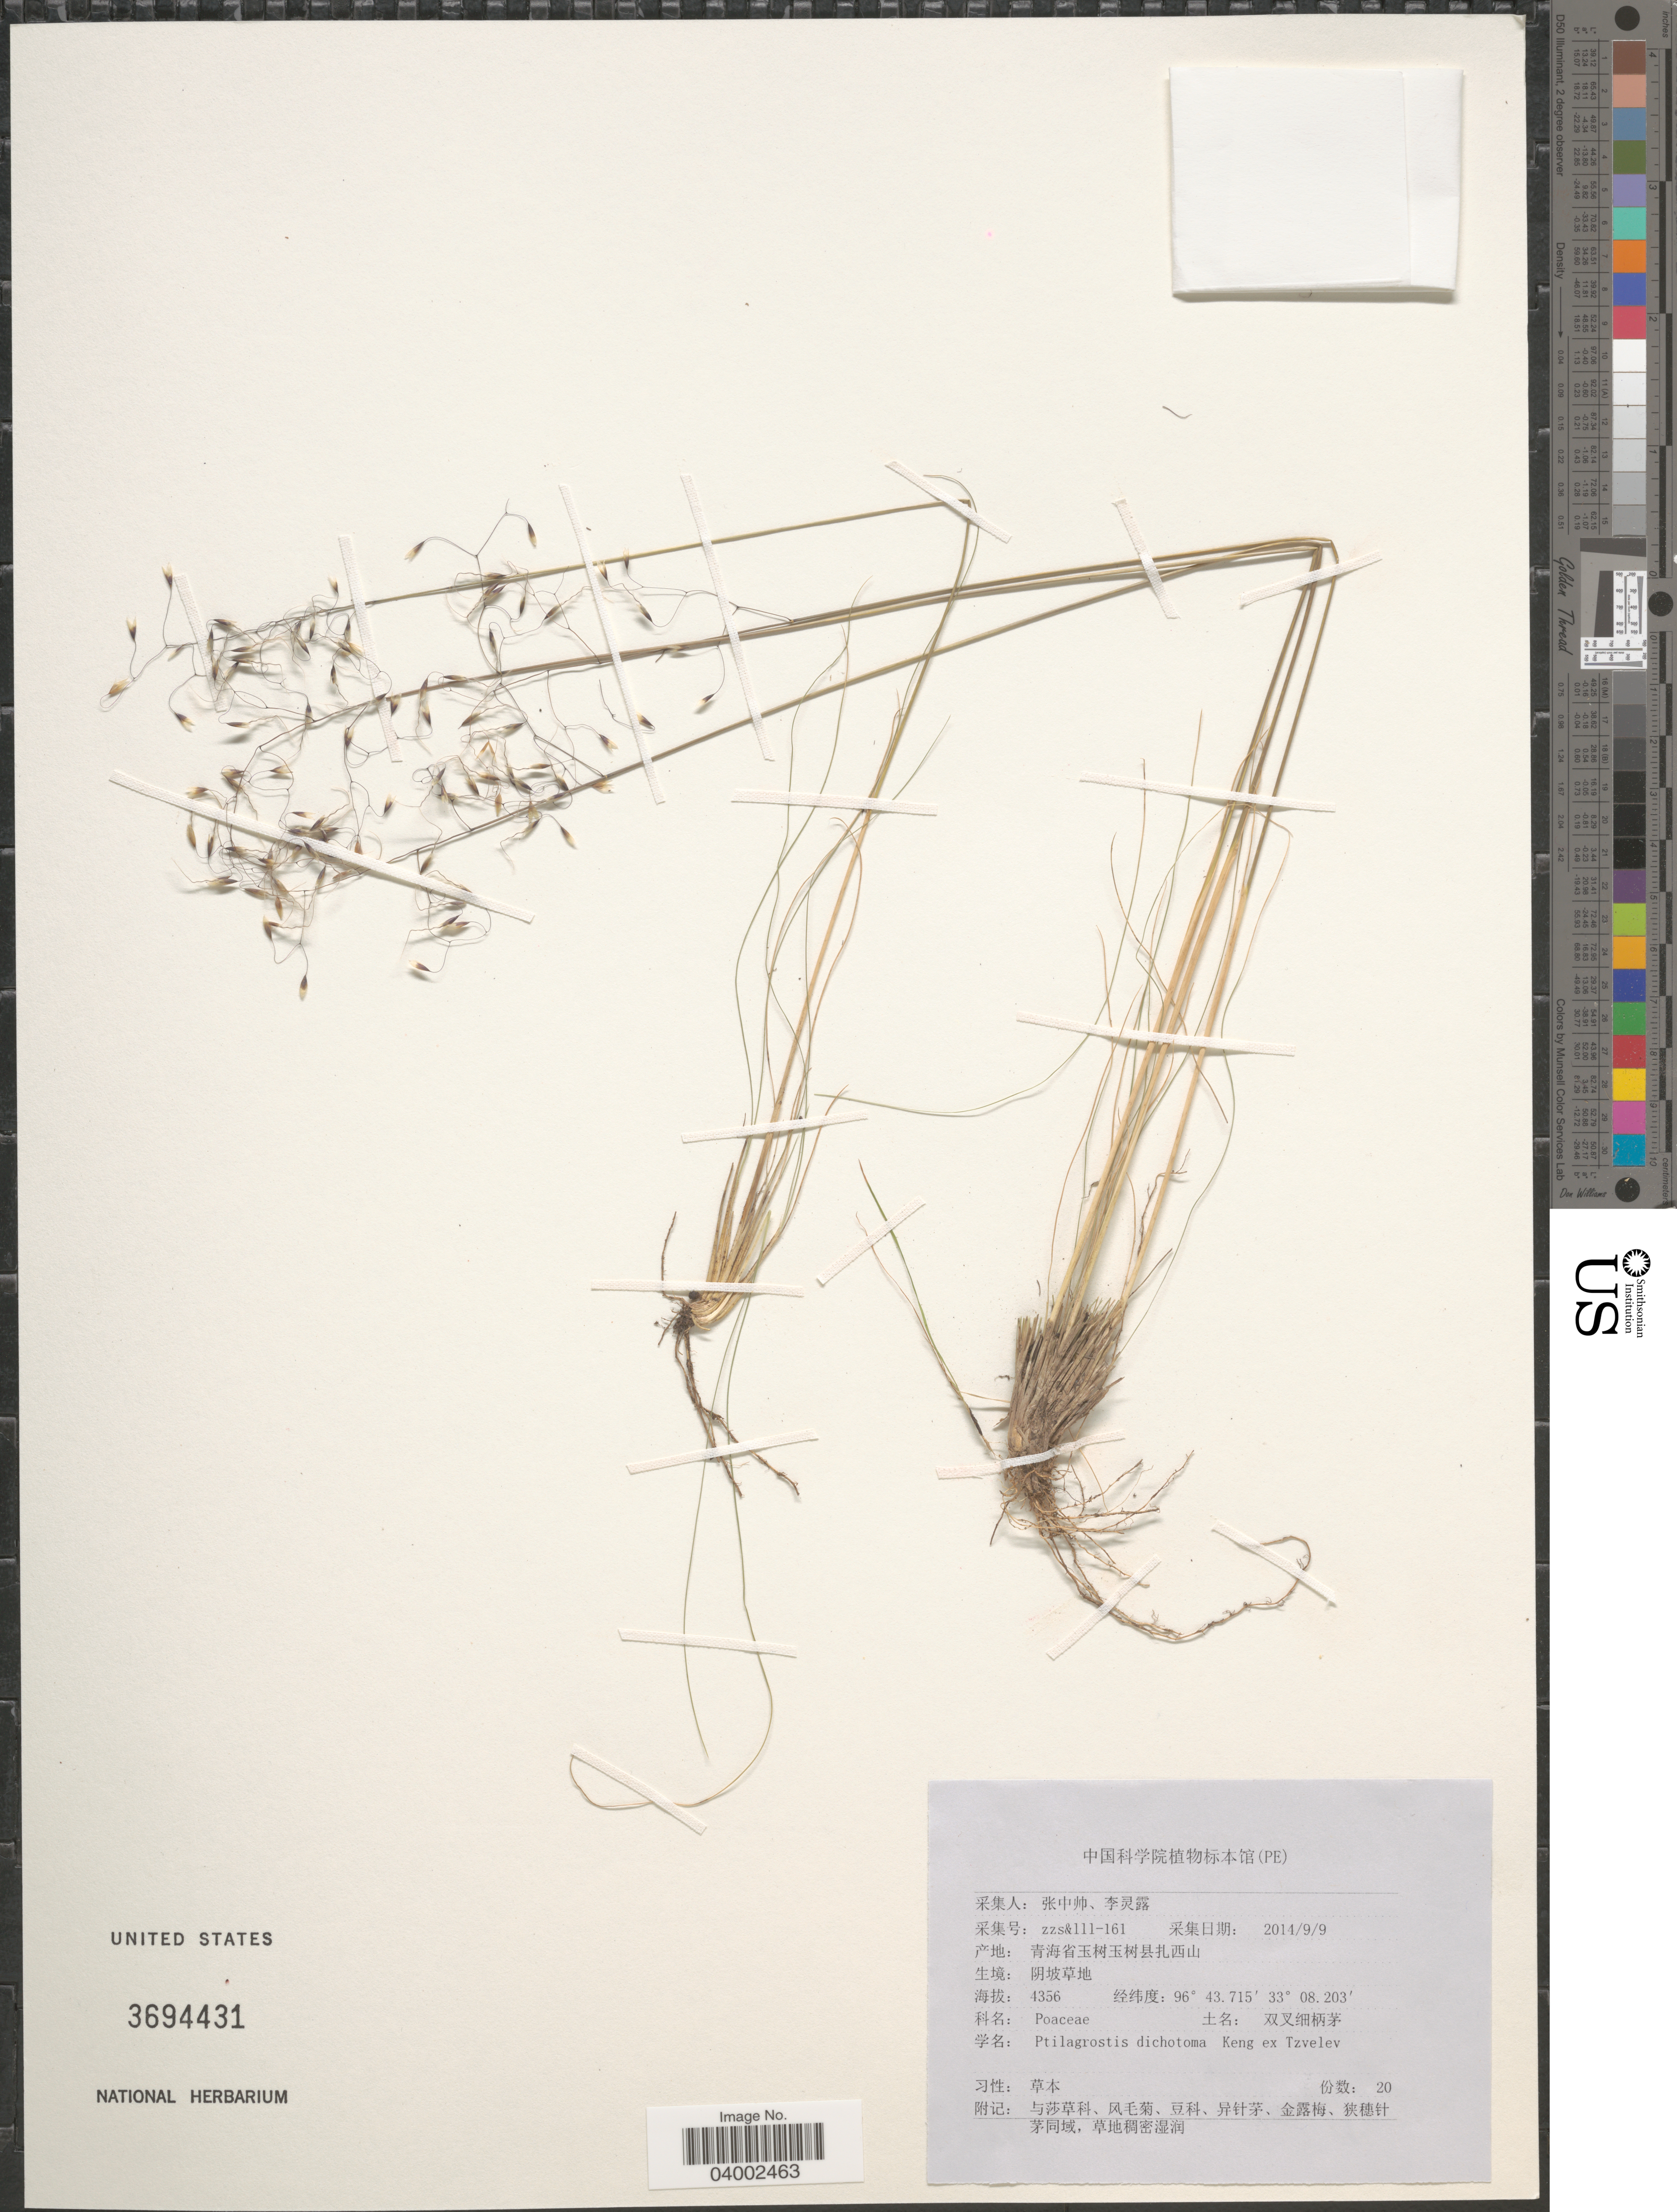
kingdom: Plantae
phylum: Tracheophyta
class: Liliopsida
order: Poales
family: Poaceae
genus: Ptilagrostis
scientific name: Ptilagrostis dichotoma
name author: Keng ex Tzvelev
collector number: zzs&111-161?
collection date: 2014-09-09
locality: X.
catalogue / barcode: US 3694431